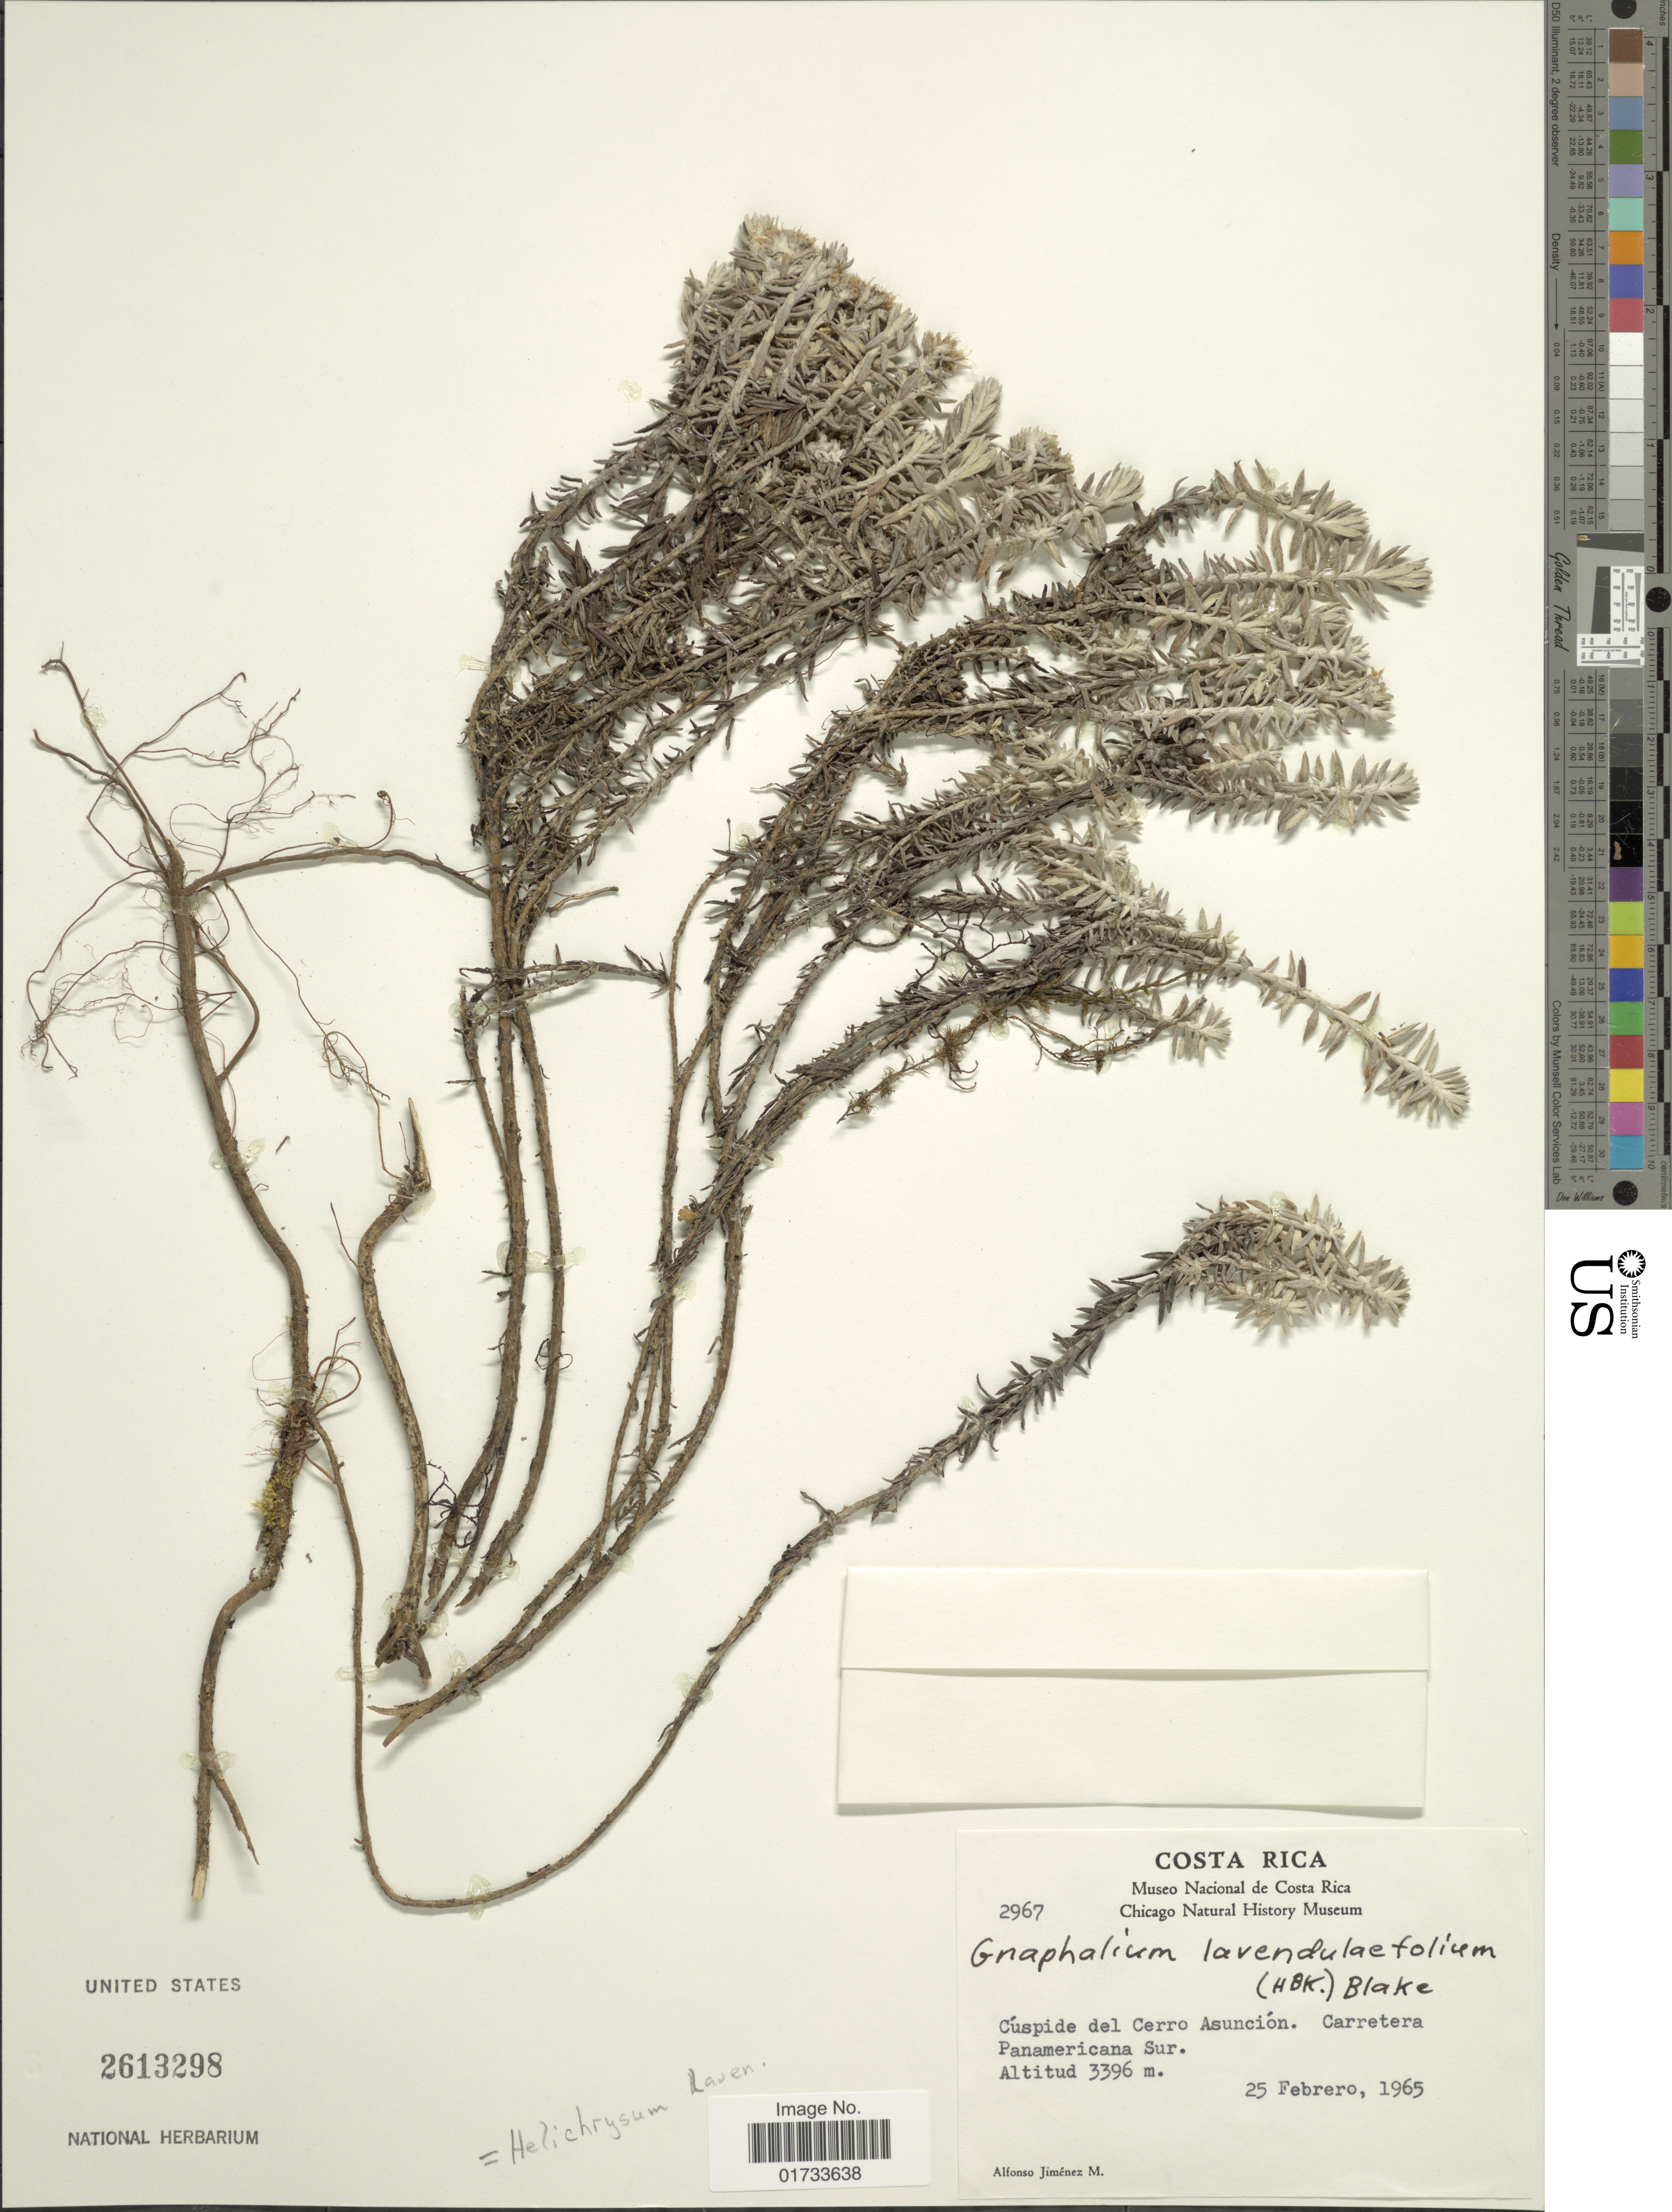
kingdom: Plantae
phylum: Tracheophyta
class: Magnoliopsida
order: Asterales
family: Asteraceae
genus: Chionolaena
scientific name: Chionolaena costaricensis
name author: (G.L. Nesom) G.L. Nesom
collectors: A. Jimenez M.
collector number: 2967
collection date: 1965-02-25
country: Costa Rica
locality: Cúspide del Cerro Asunción, Carretera Panamericana Sur.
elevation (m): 3396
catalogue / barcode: US 2613298